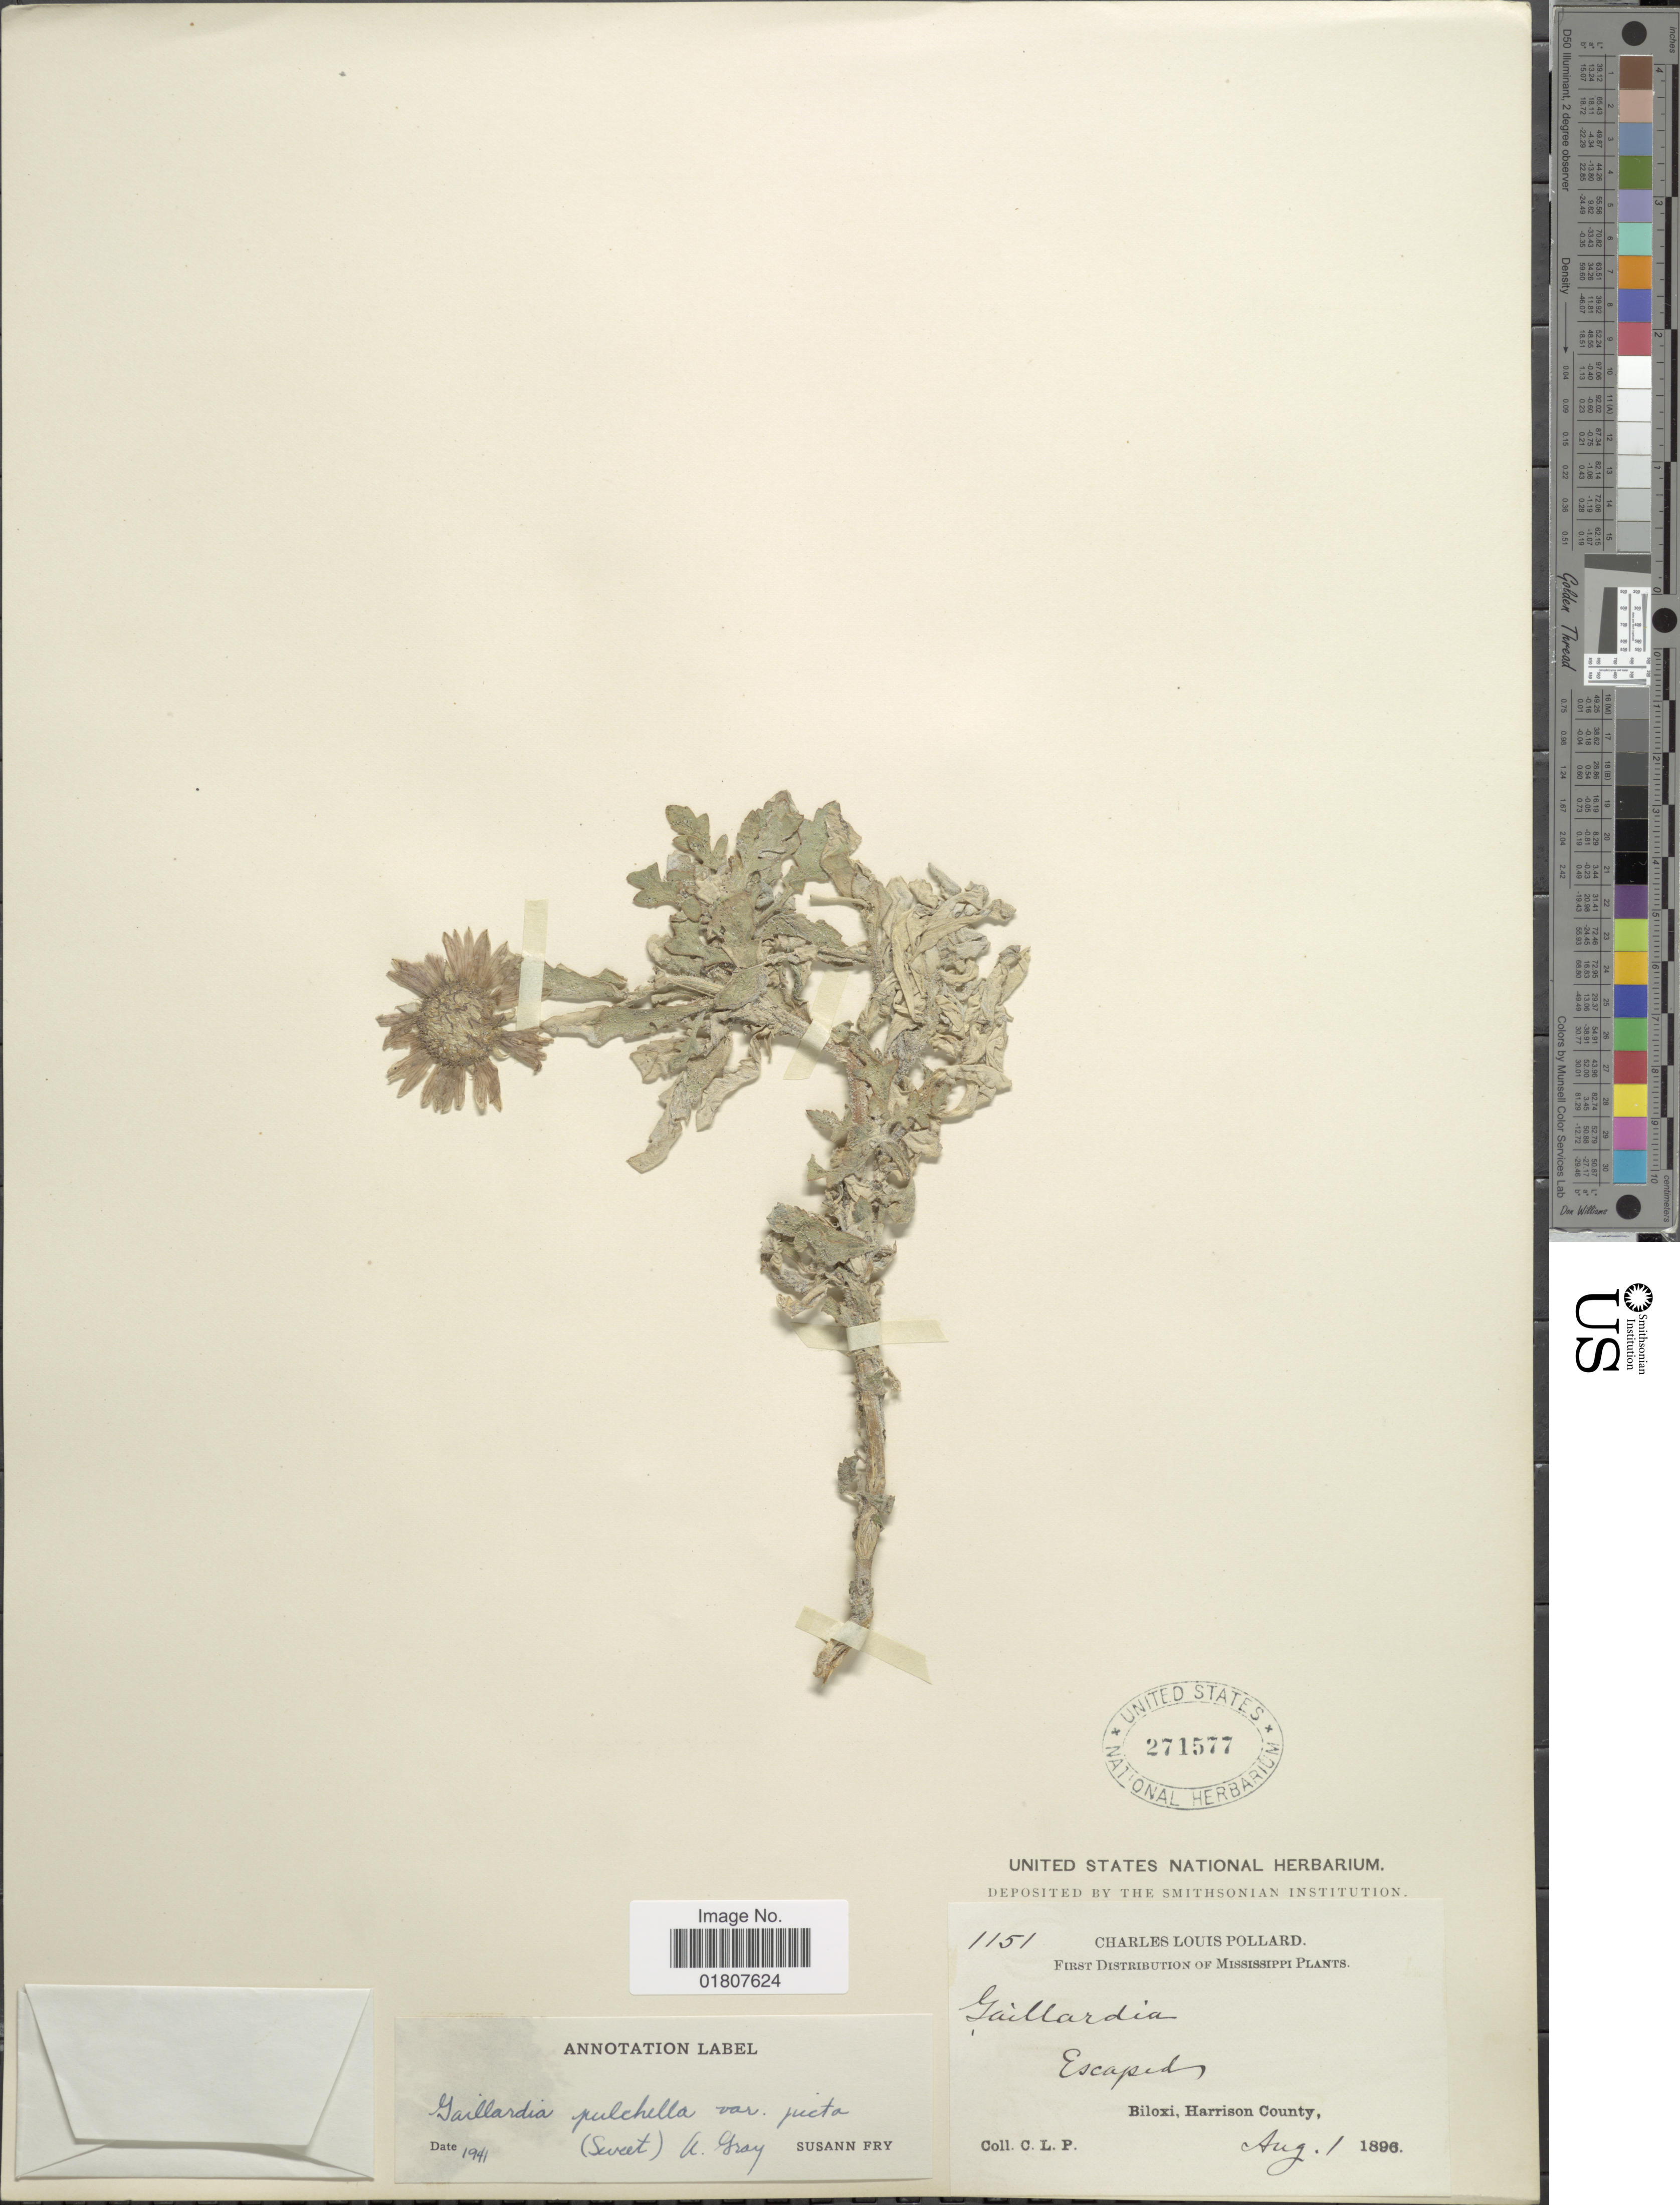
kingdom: Plantae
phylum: Tracheophyta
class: Magnoliopsida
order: Asterales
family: Asteraceae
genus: Gaillardia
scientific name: Gaillardia pulchella var. picta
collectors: C. L. Pollard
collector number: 1151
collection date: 1896-08-01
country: United States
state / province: Mississippi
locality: Escaped. Biloxi, Harrison County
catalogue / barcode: US 271577